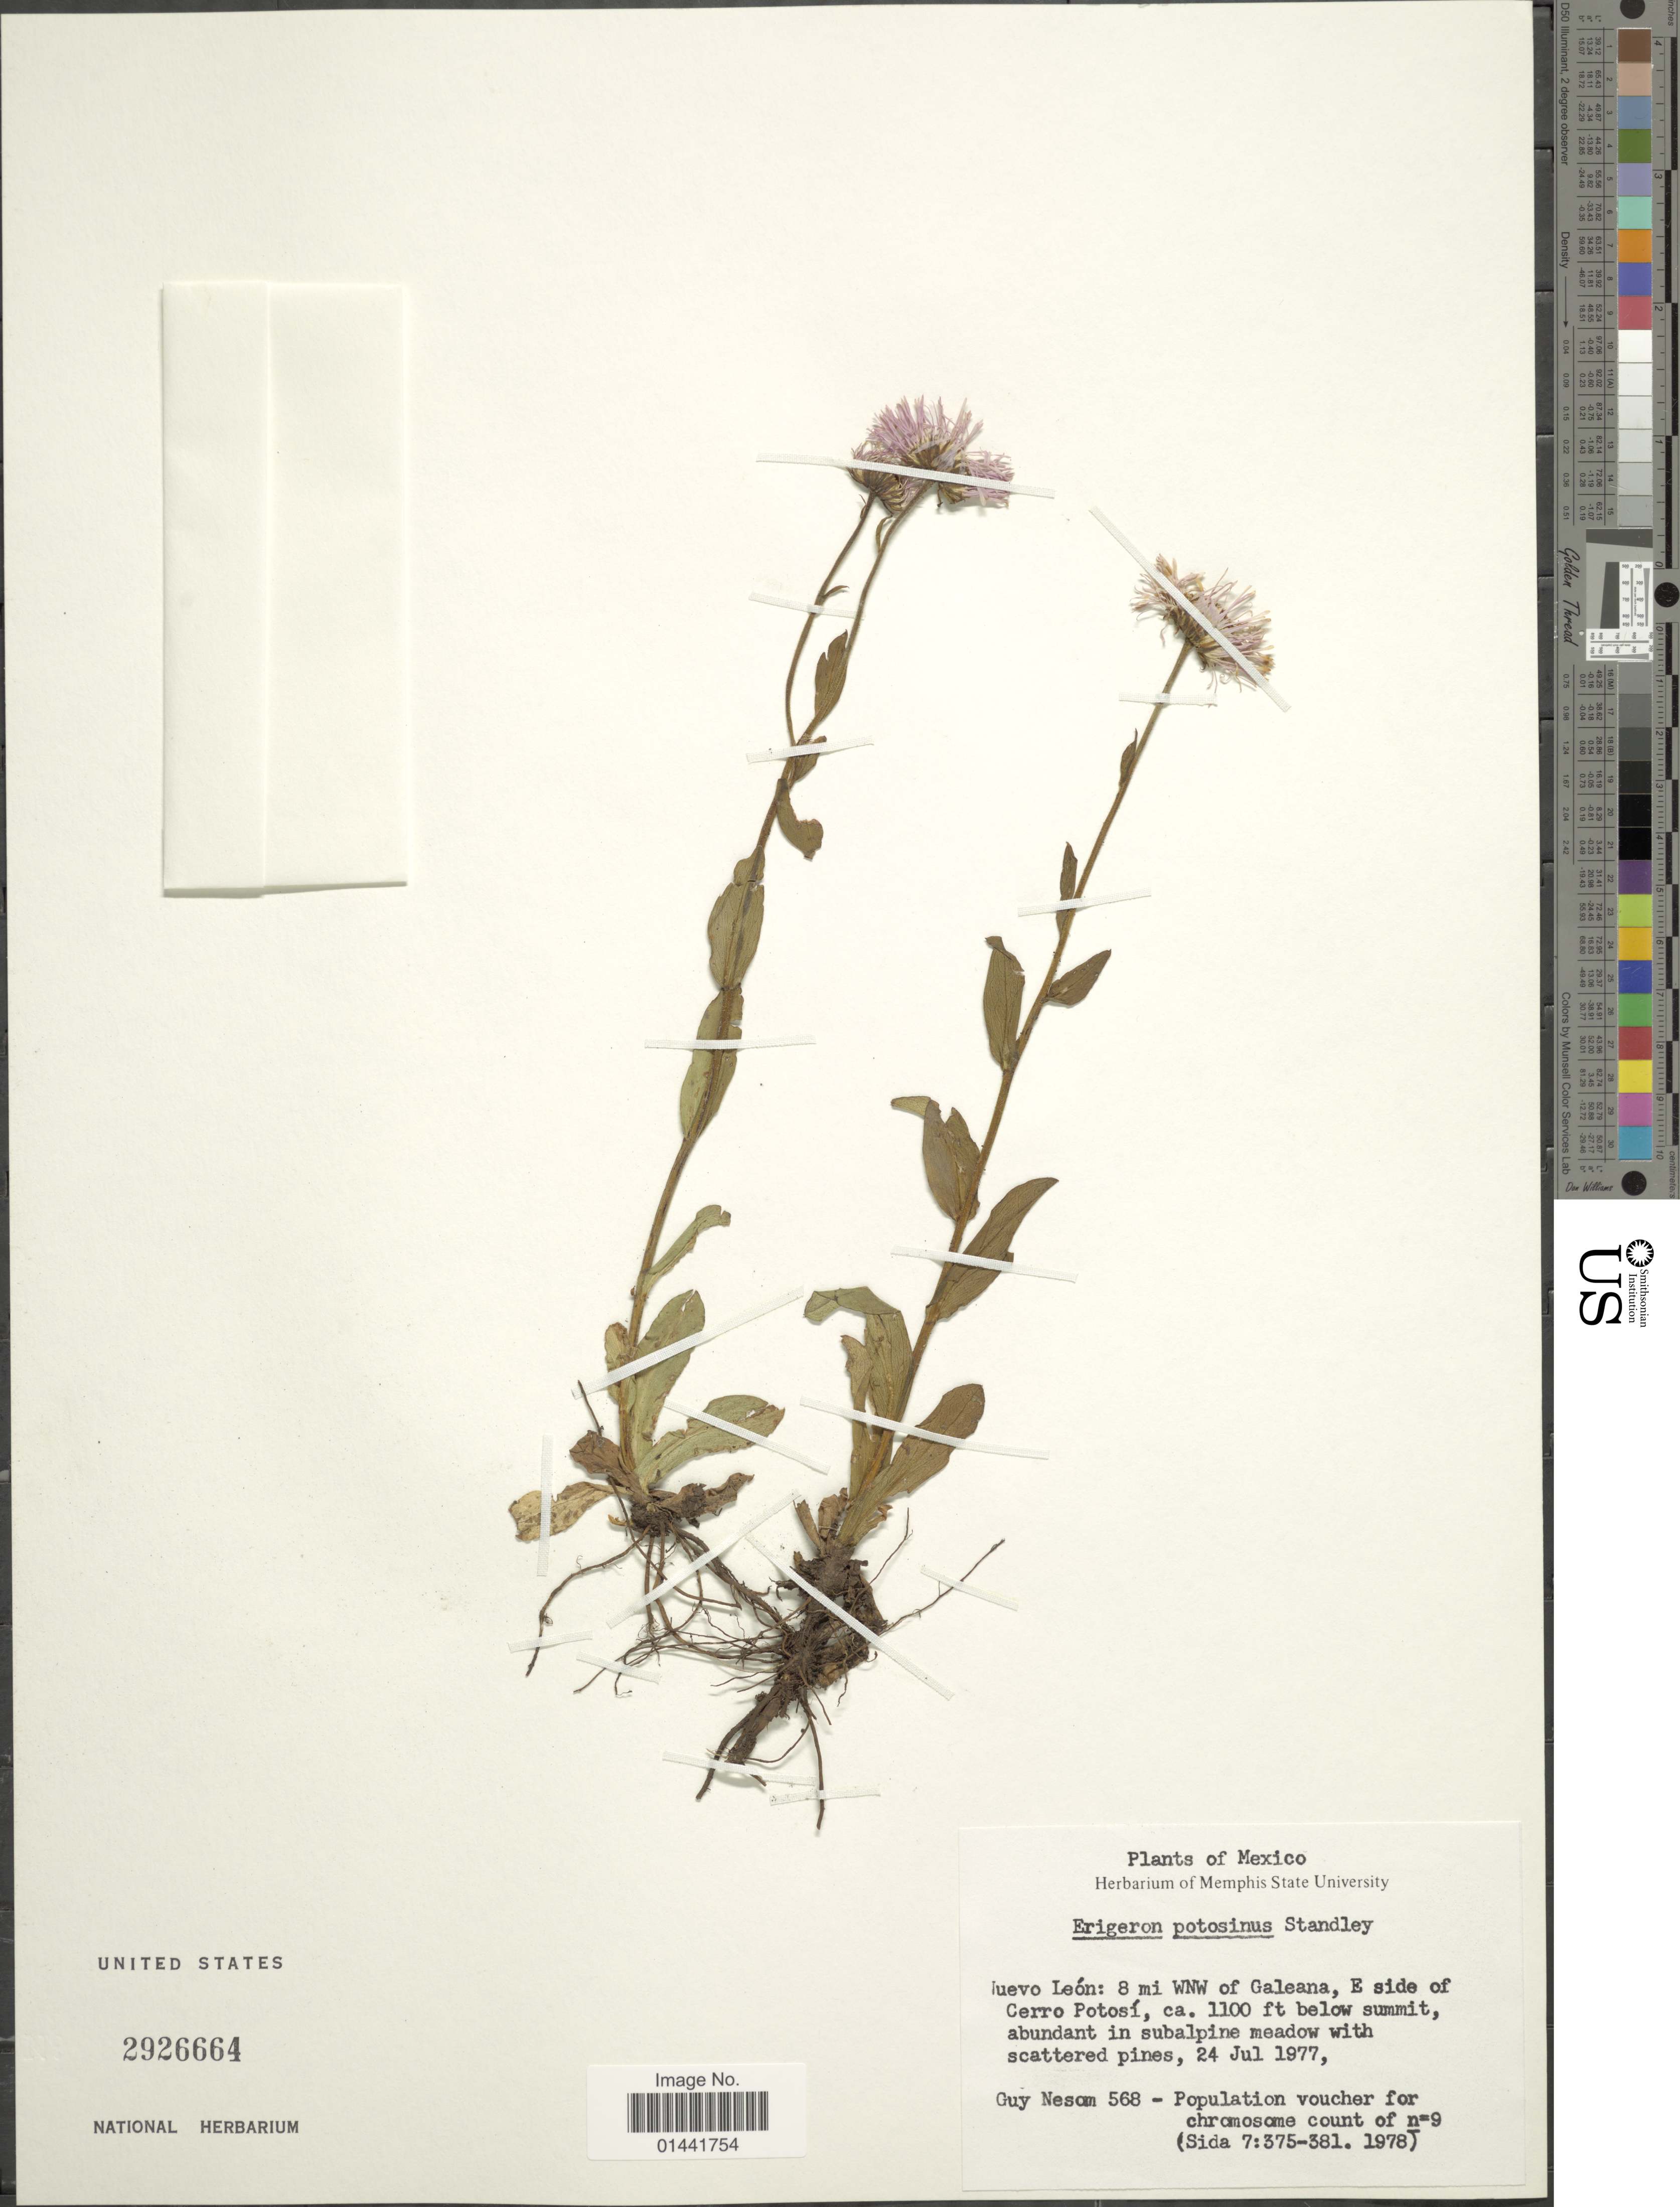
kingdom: Plantae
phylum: Tracheophyta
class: Magnoliopsida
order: Asterales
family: Asteraceae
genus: Erigeron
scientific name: Erigeron potasinus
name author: Standl.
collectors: G. Nesom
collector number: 568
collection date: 1977-07-24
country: Mexico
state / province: Nuevo León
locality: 8 mi WNW of Galeana, E side of Cerro Potosí, below summit, abundant in subalpine meadow with scattered pines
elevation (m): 335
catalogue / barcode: US 2926664